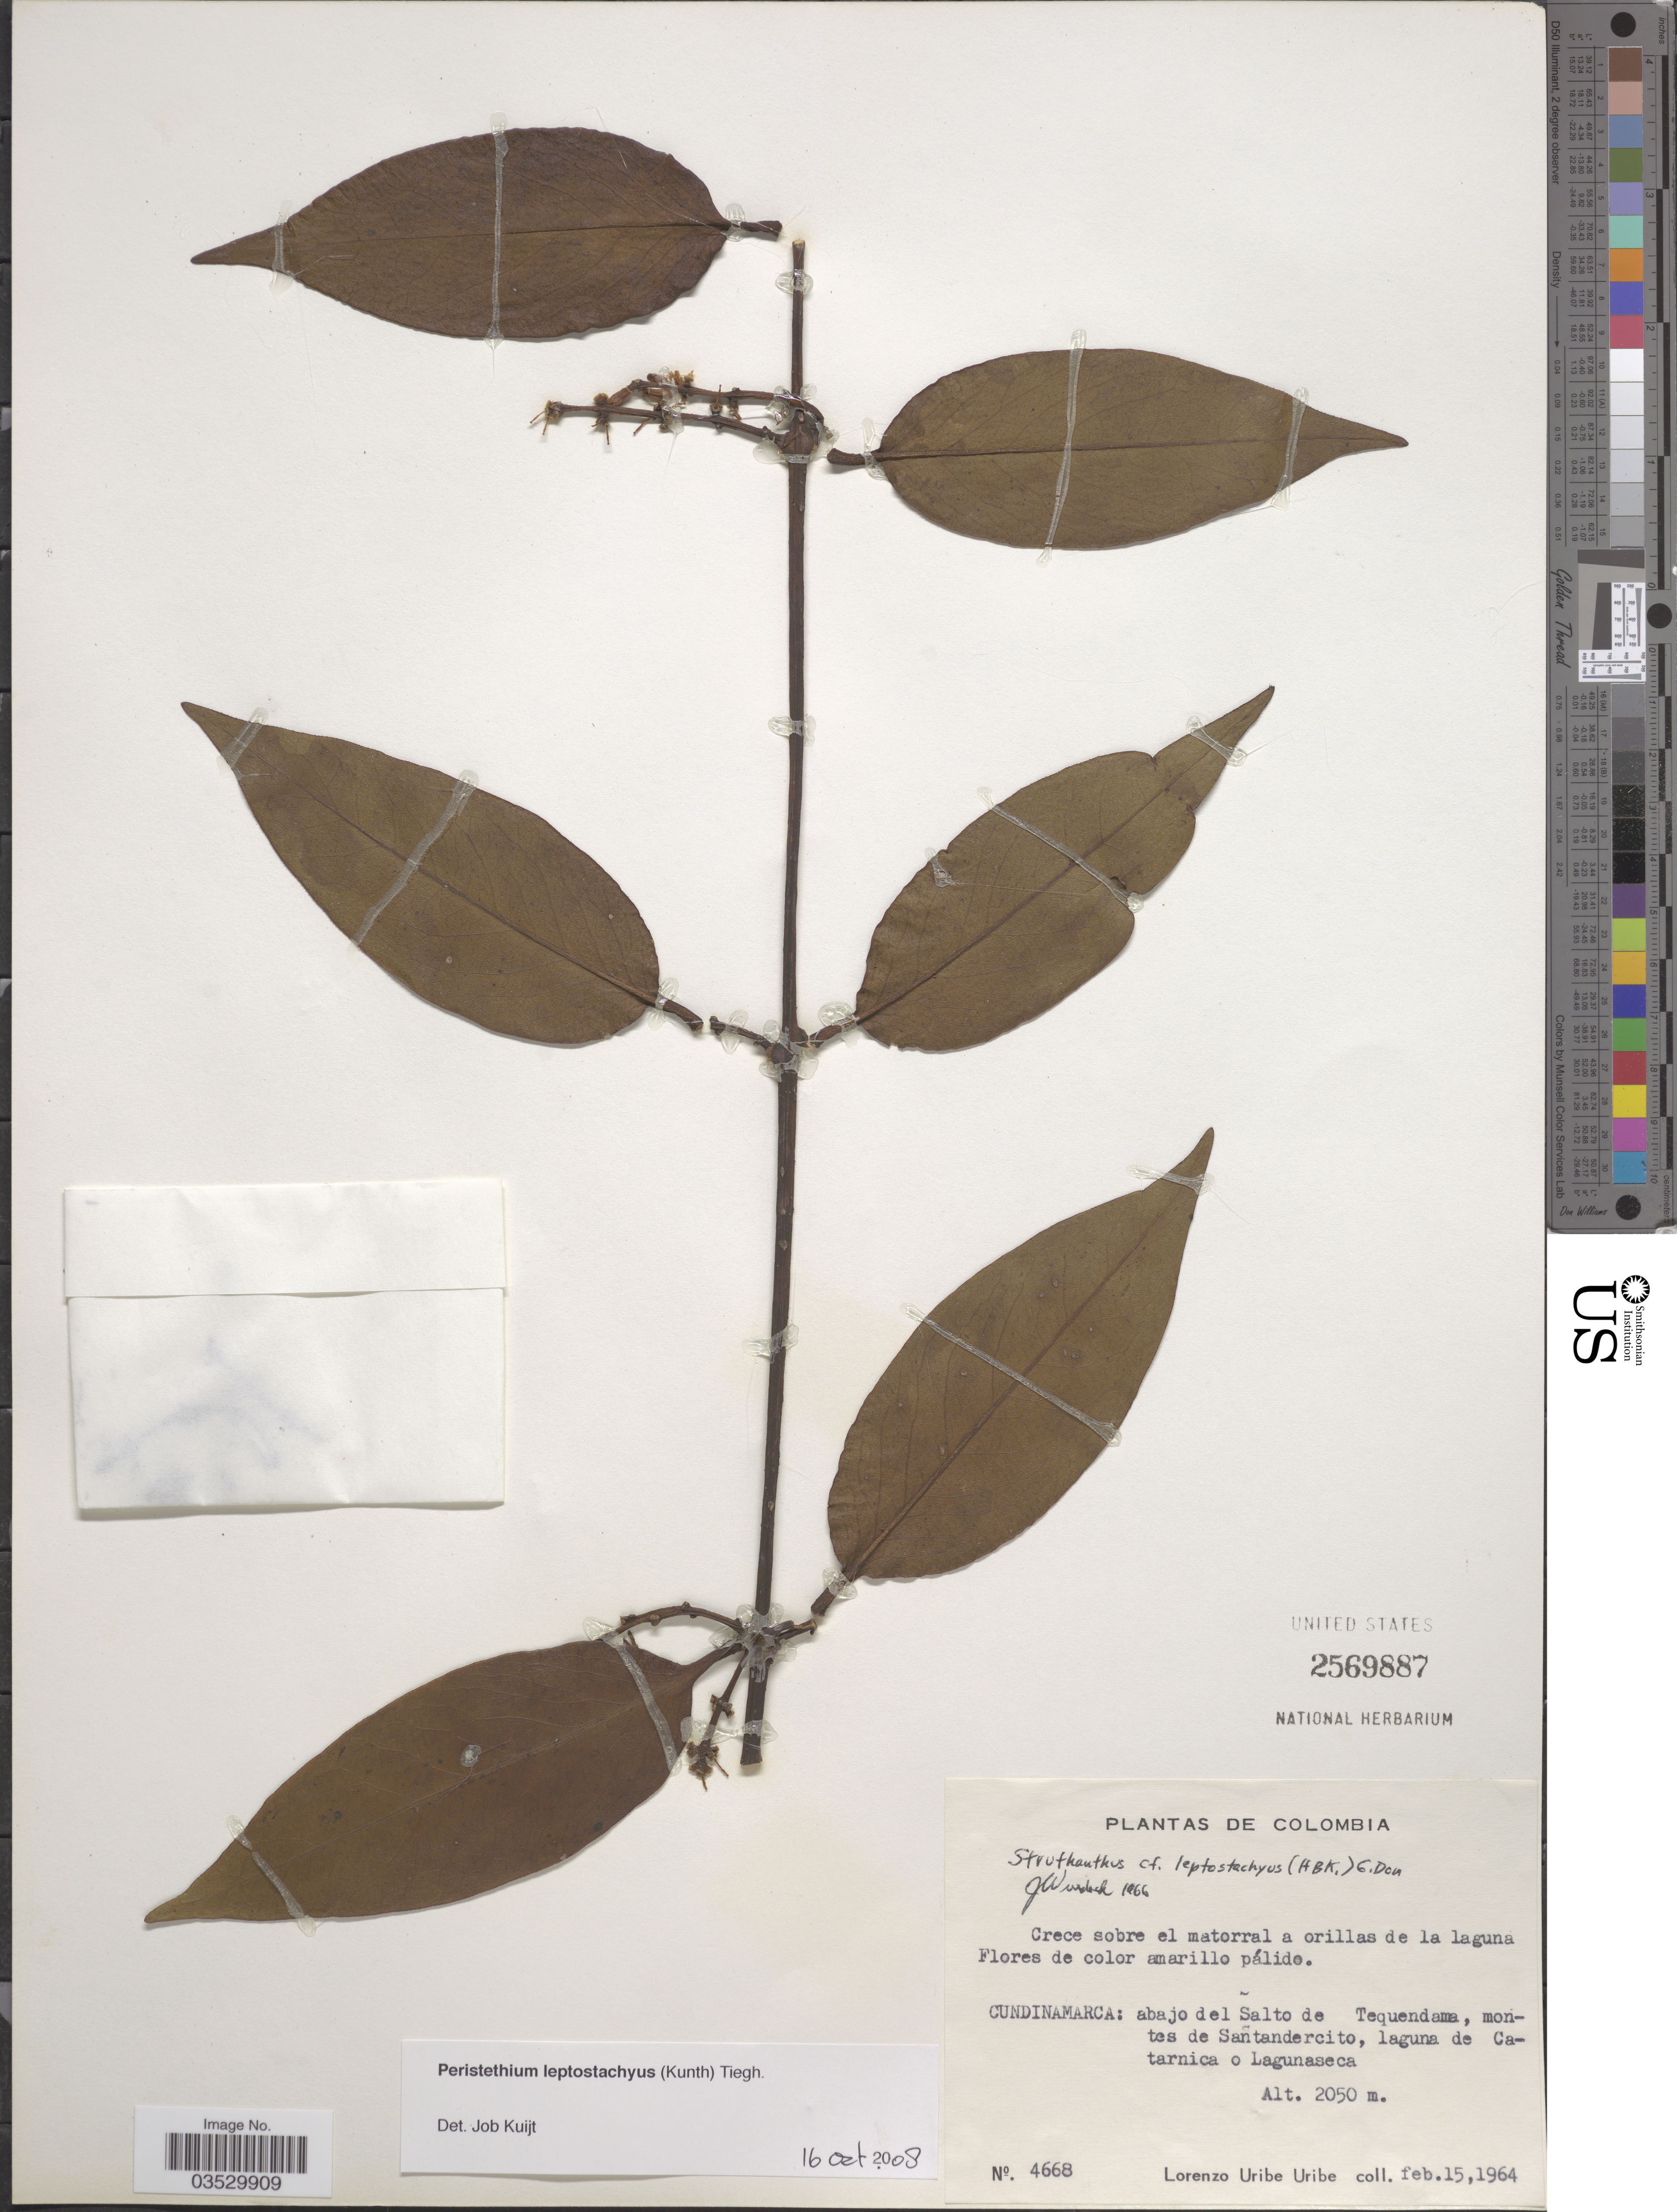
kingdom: Plantae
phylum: Tracheophyta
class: Magnoliopsida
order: Santalales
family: Loranthaceae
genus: Peristethium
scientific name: Peristethium leptostachyum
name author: (Kunth) Tiegh.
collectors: L. Uribe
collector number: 4668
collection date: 1964-02-15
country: Colombia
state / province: Cundinamarca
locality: Abajo del Salto de Tequendama, montes de Sañtandercito, laguna de Catarnica o Lagunaseca.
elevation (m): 2050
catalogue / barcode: US 2569887